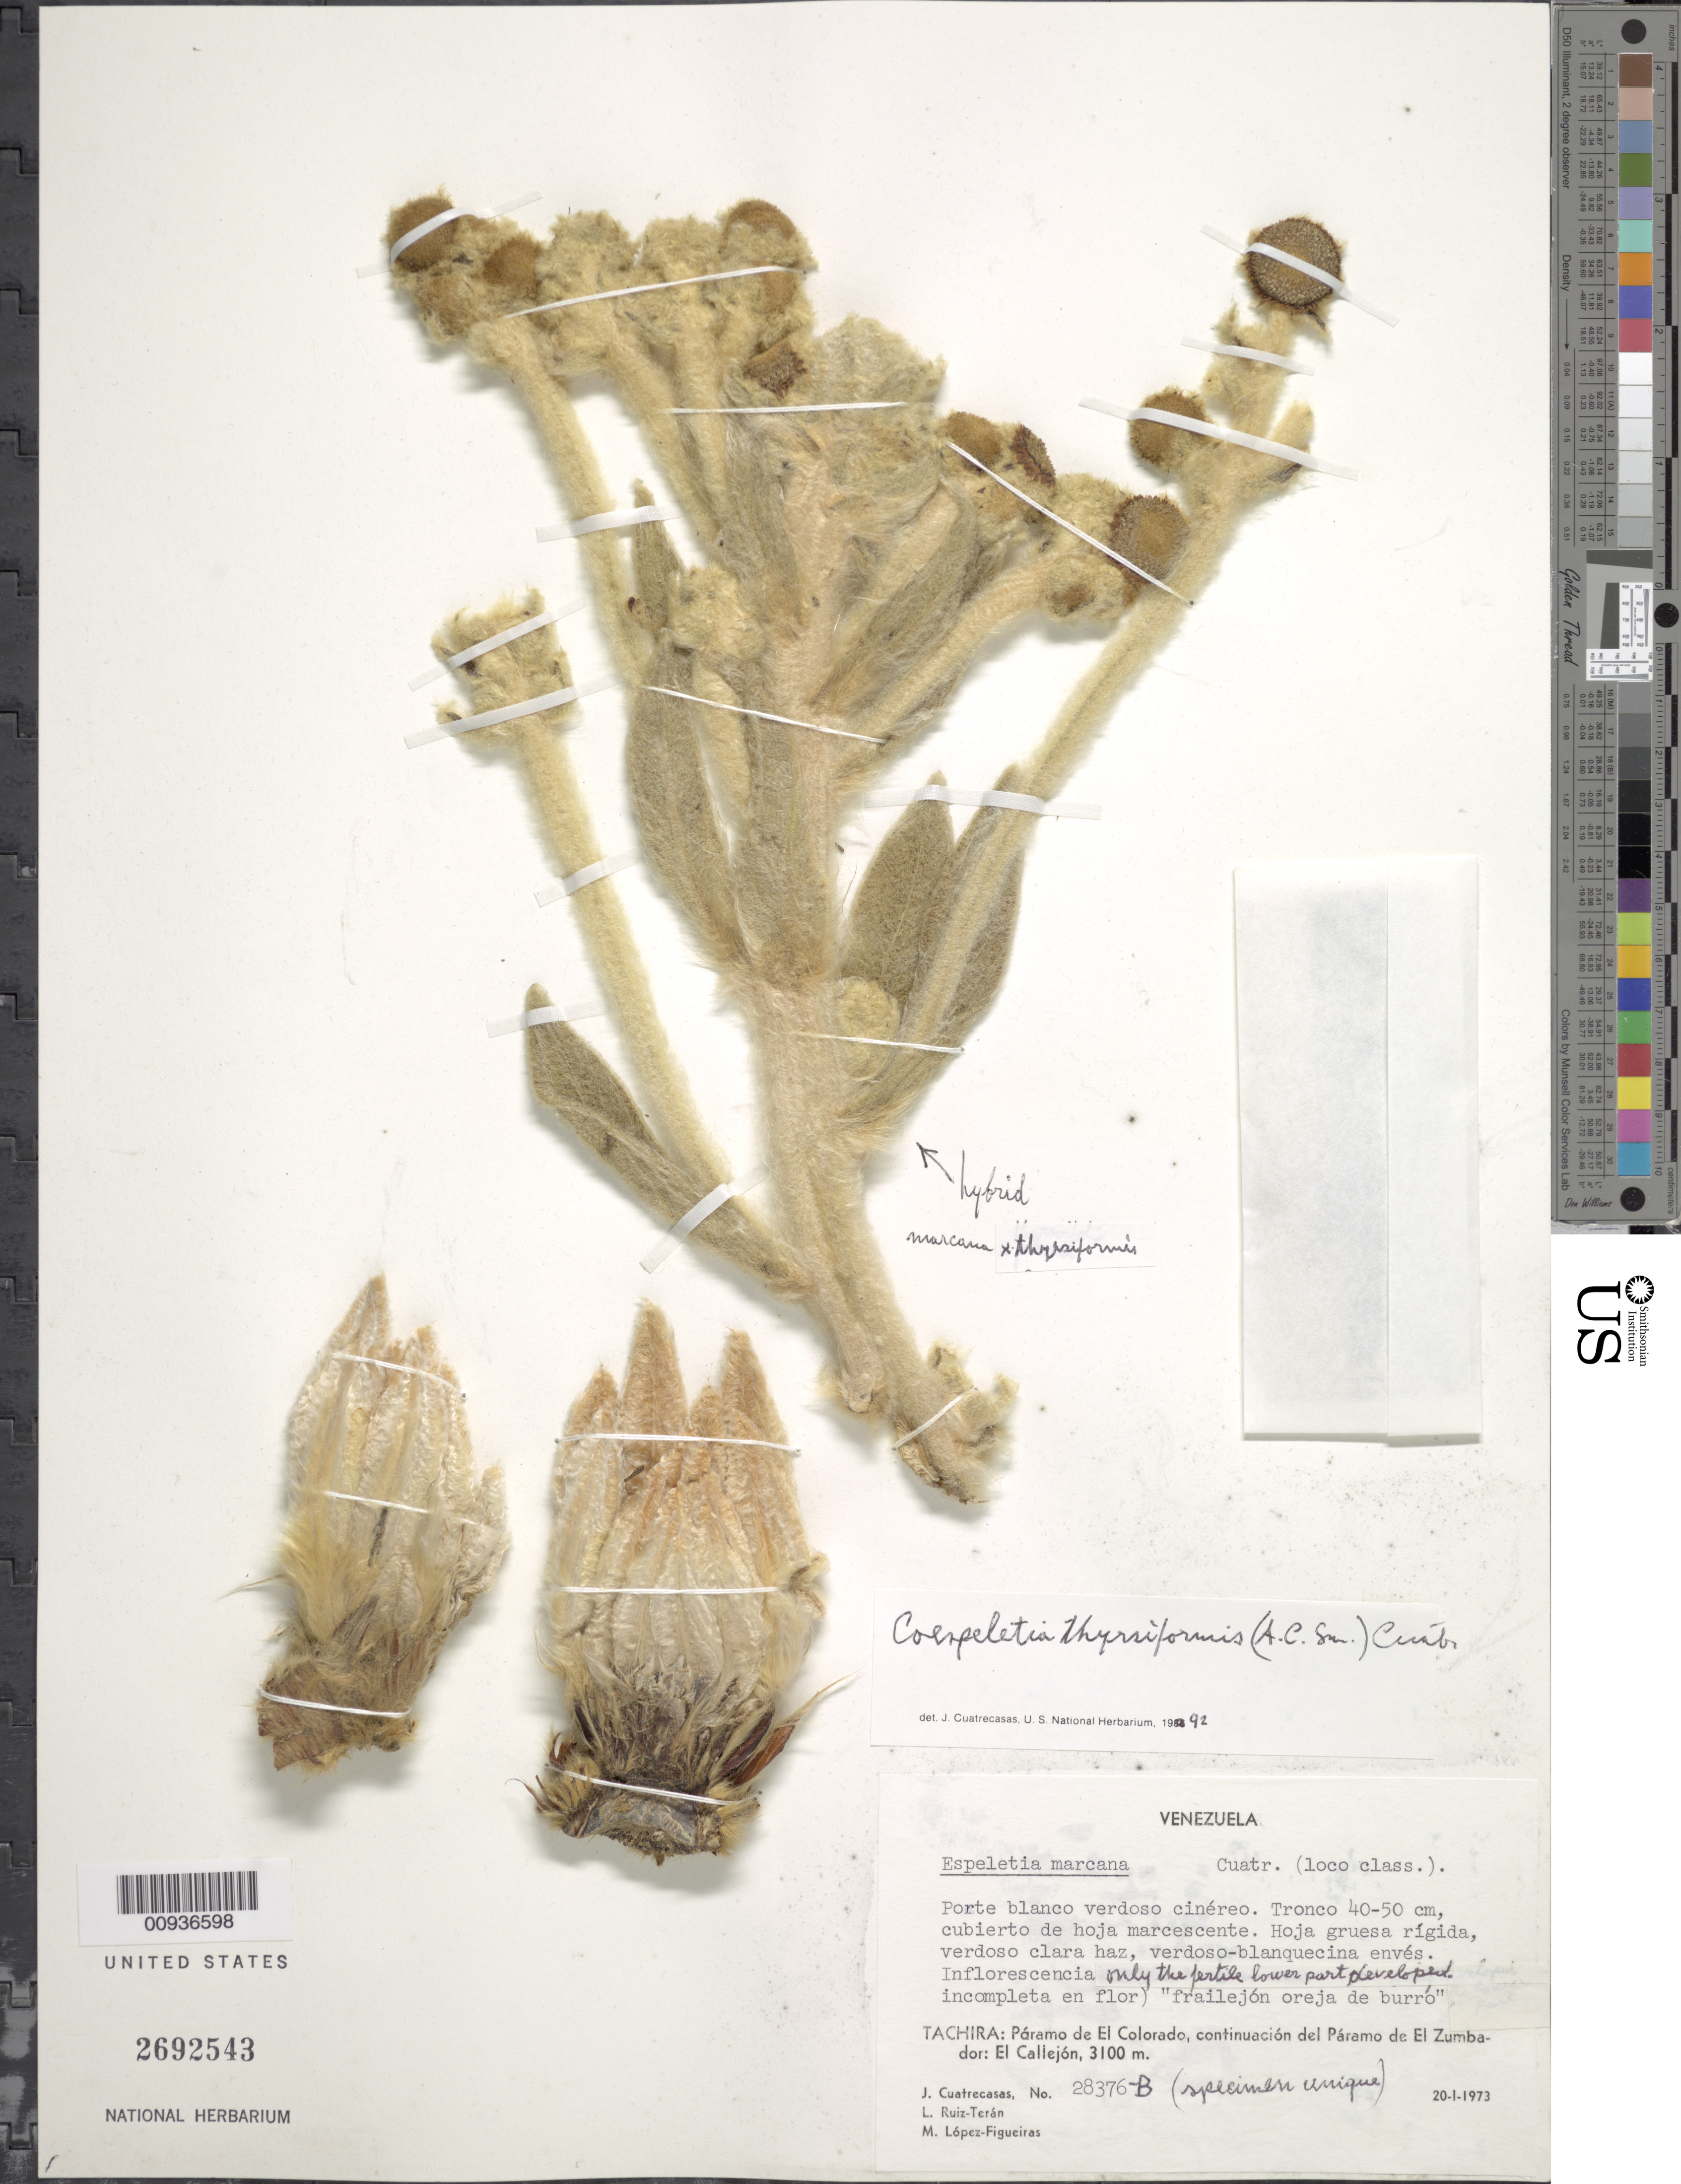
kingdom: Plantae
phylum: Tracheophyta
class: Magnoliopsida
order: Asterales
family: Asteraceae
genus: Coespeletia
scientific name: Coespeletia thyrsiformis f. marcana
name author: (A.C. Sm.) Cuatrec.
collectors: J. Cuatrecasas, L. E. Ruíz-Terán & M. López Figueiras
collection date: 1973-01-20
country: Venezuela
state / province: Táchira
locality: Páramo del Colorado. Continuación del Páramo de El Zumbador:El Callejón.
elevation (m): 3100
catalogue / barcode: US 2692543